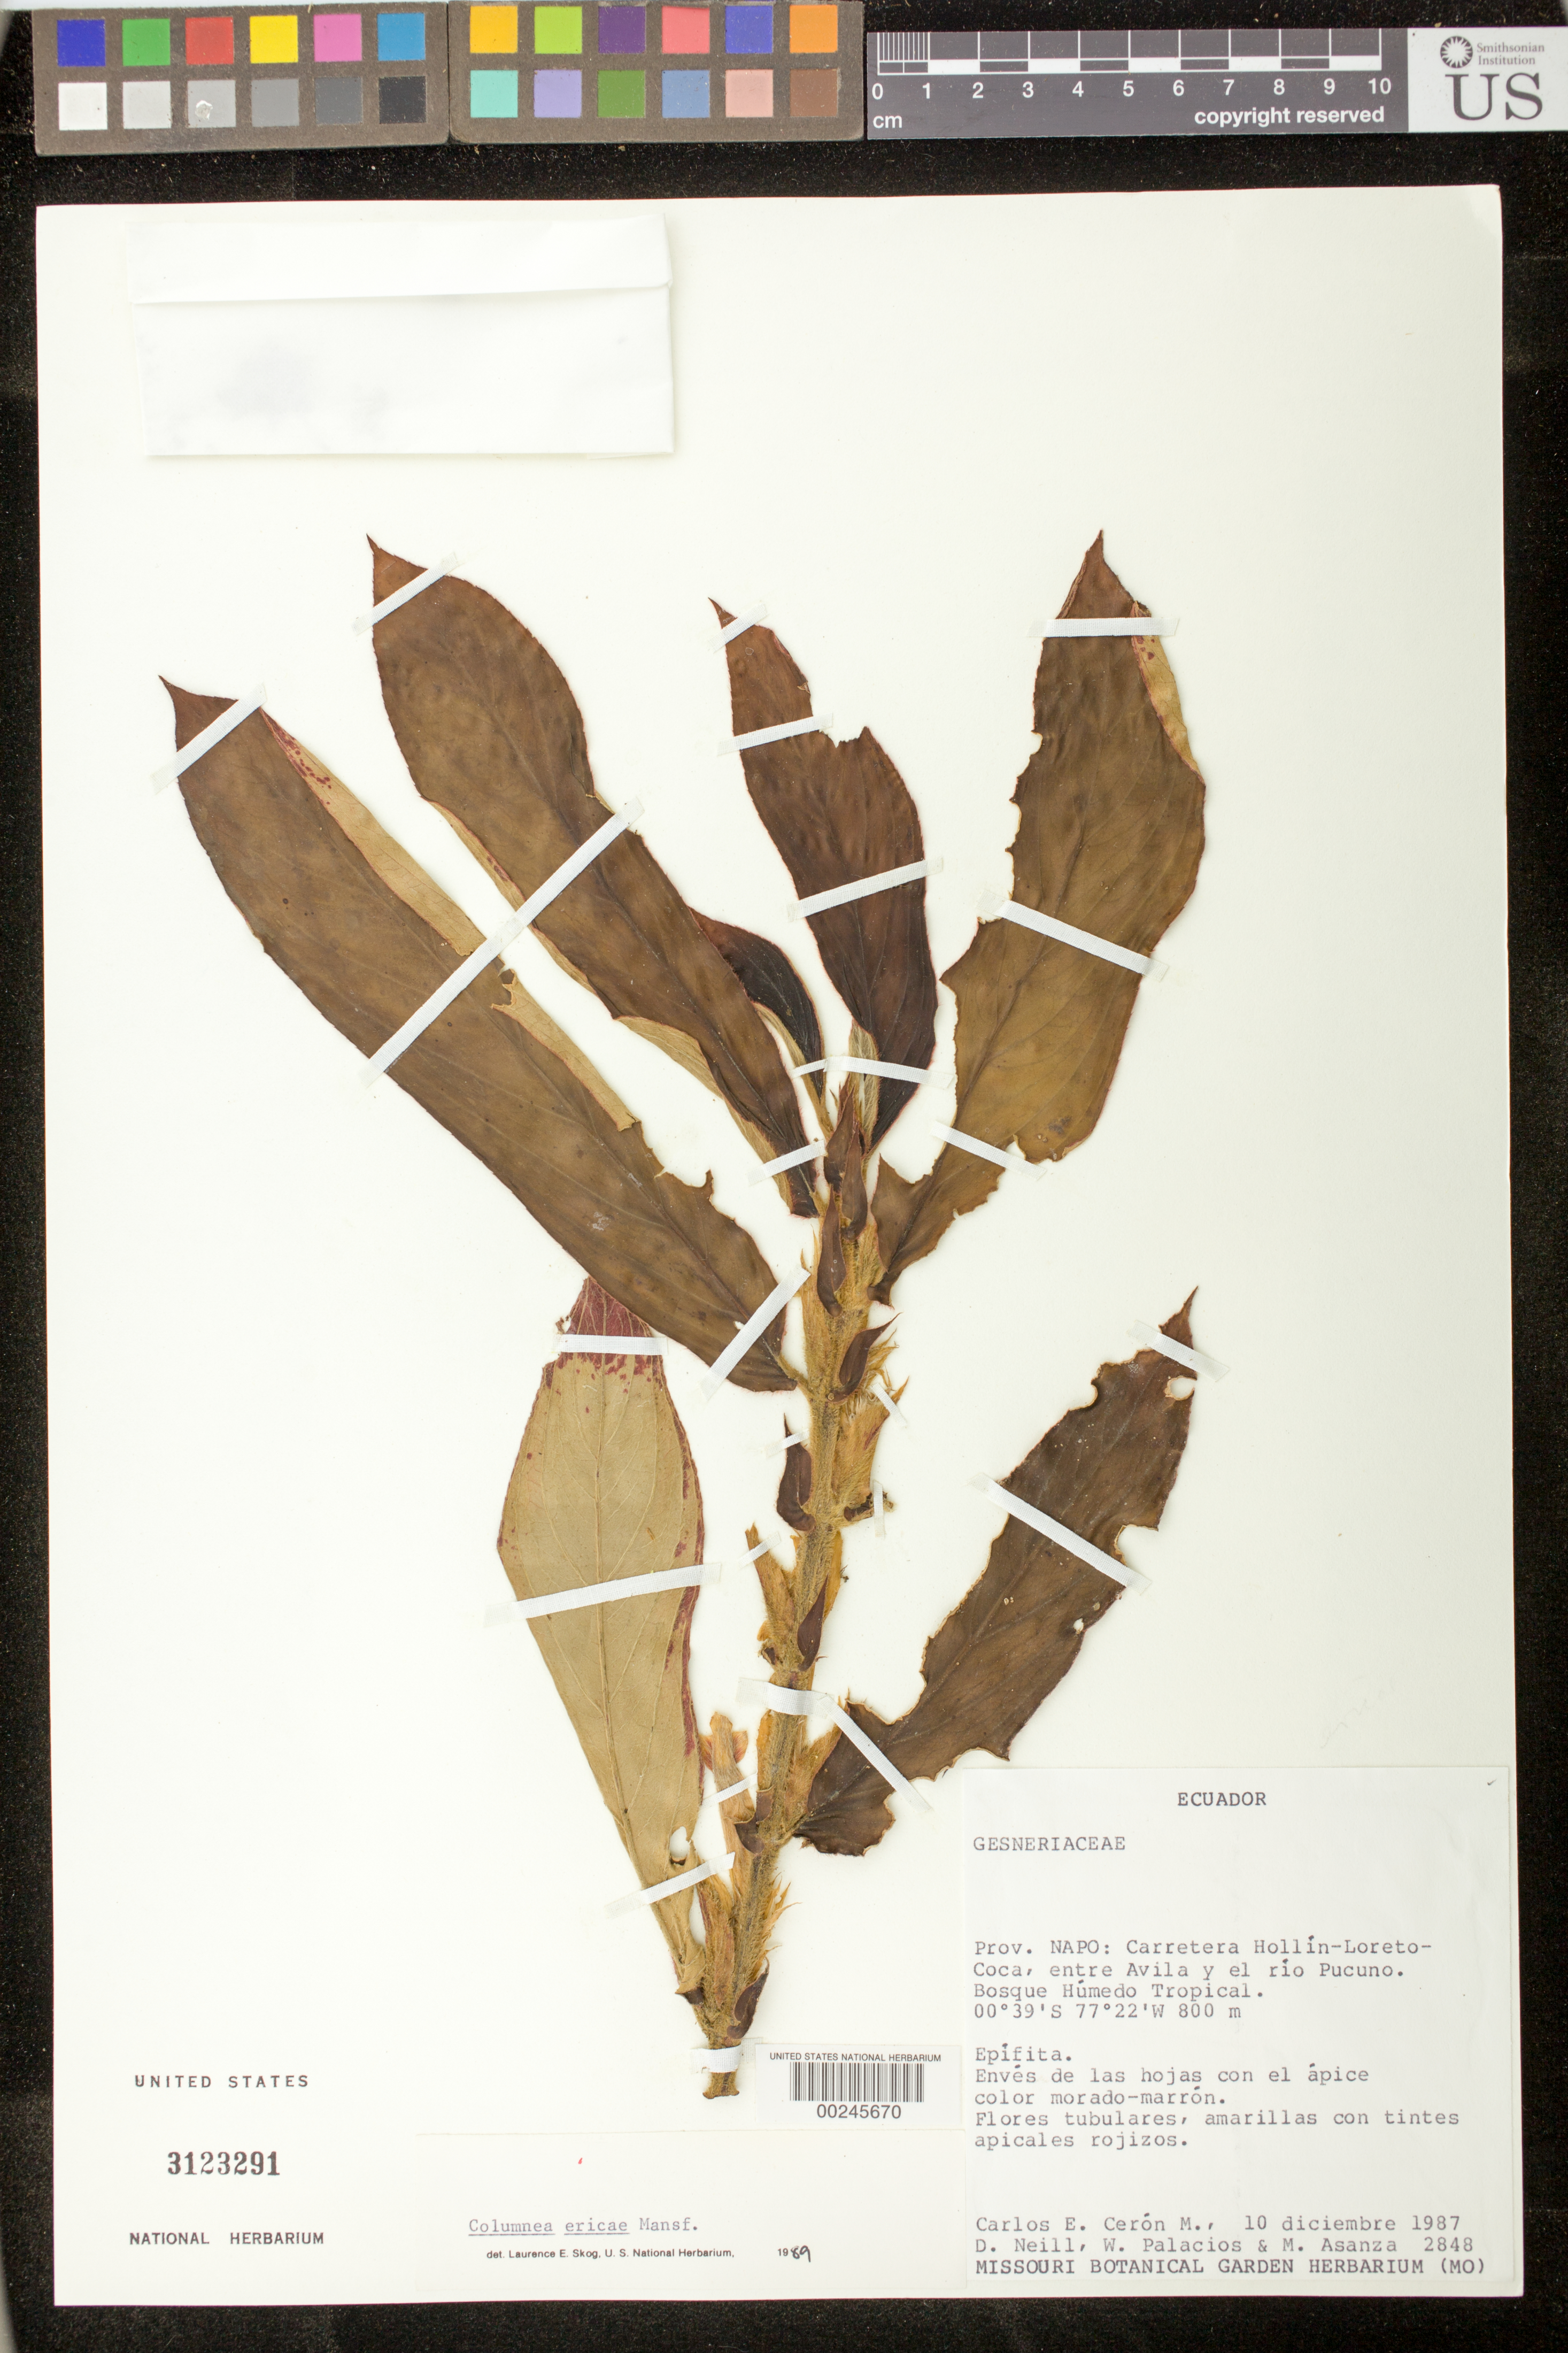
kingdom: Plantae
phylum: Tracheophyta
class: Magnoliopsida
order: Lamiales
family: Gesneriaceae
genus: Columnea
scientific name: Columnea ericae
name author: Mansf.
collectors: C. E. Cerón M., D. A. Neill, W. Palacios & M. Asanza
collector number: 2848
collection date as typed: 10 Dec 1987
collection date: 1987-12-10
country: Ecuador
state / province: Napo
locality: Hollin-Loreto-Coca highway, between Avila and Rio Pucuno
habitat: Humid tropical forest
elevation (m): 800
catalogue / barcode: US 3123291